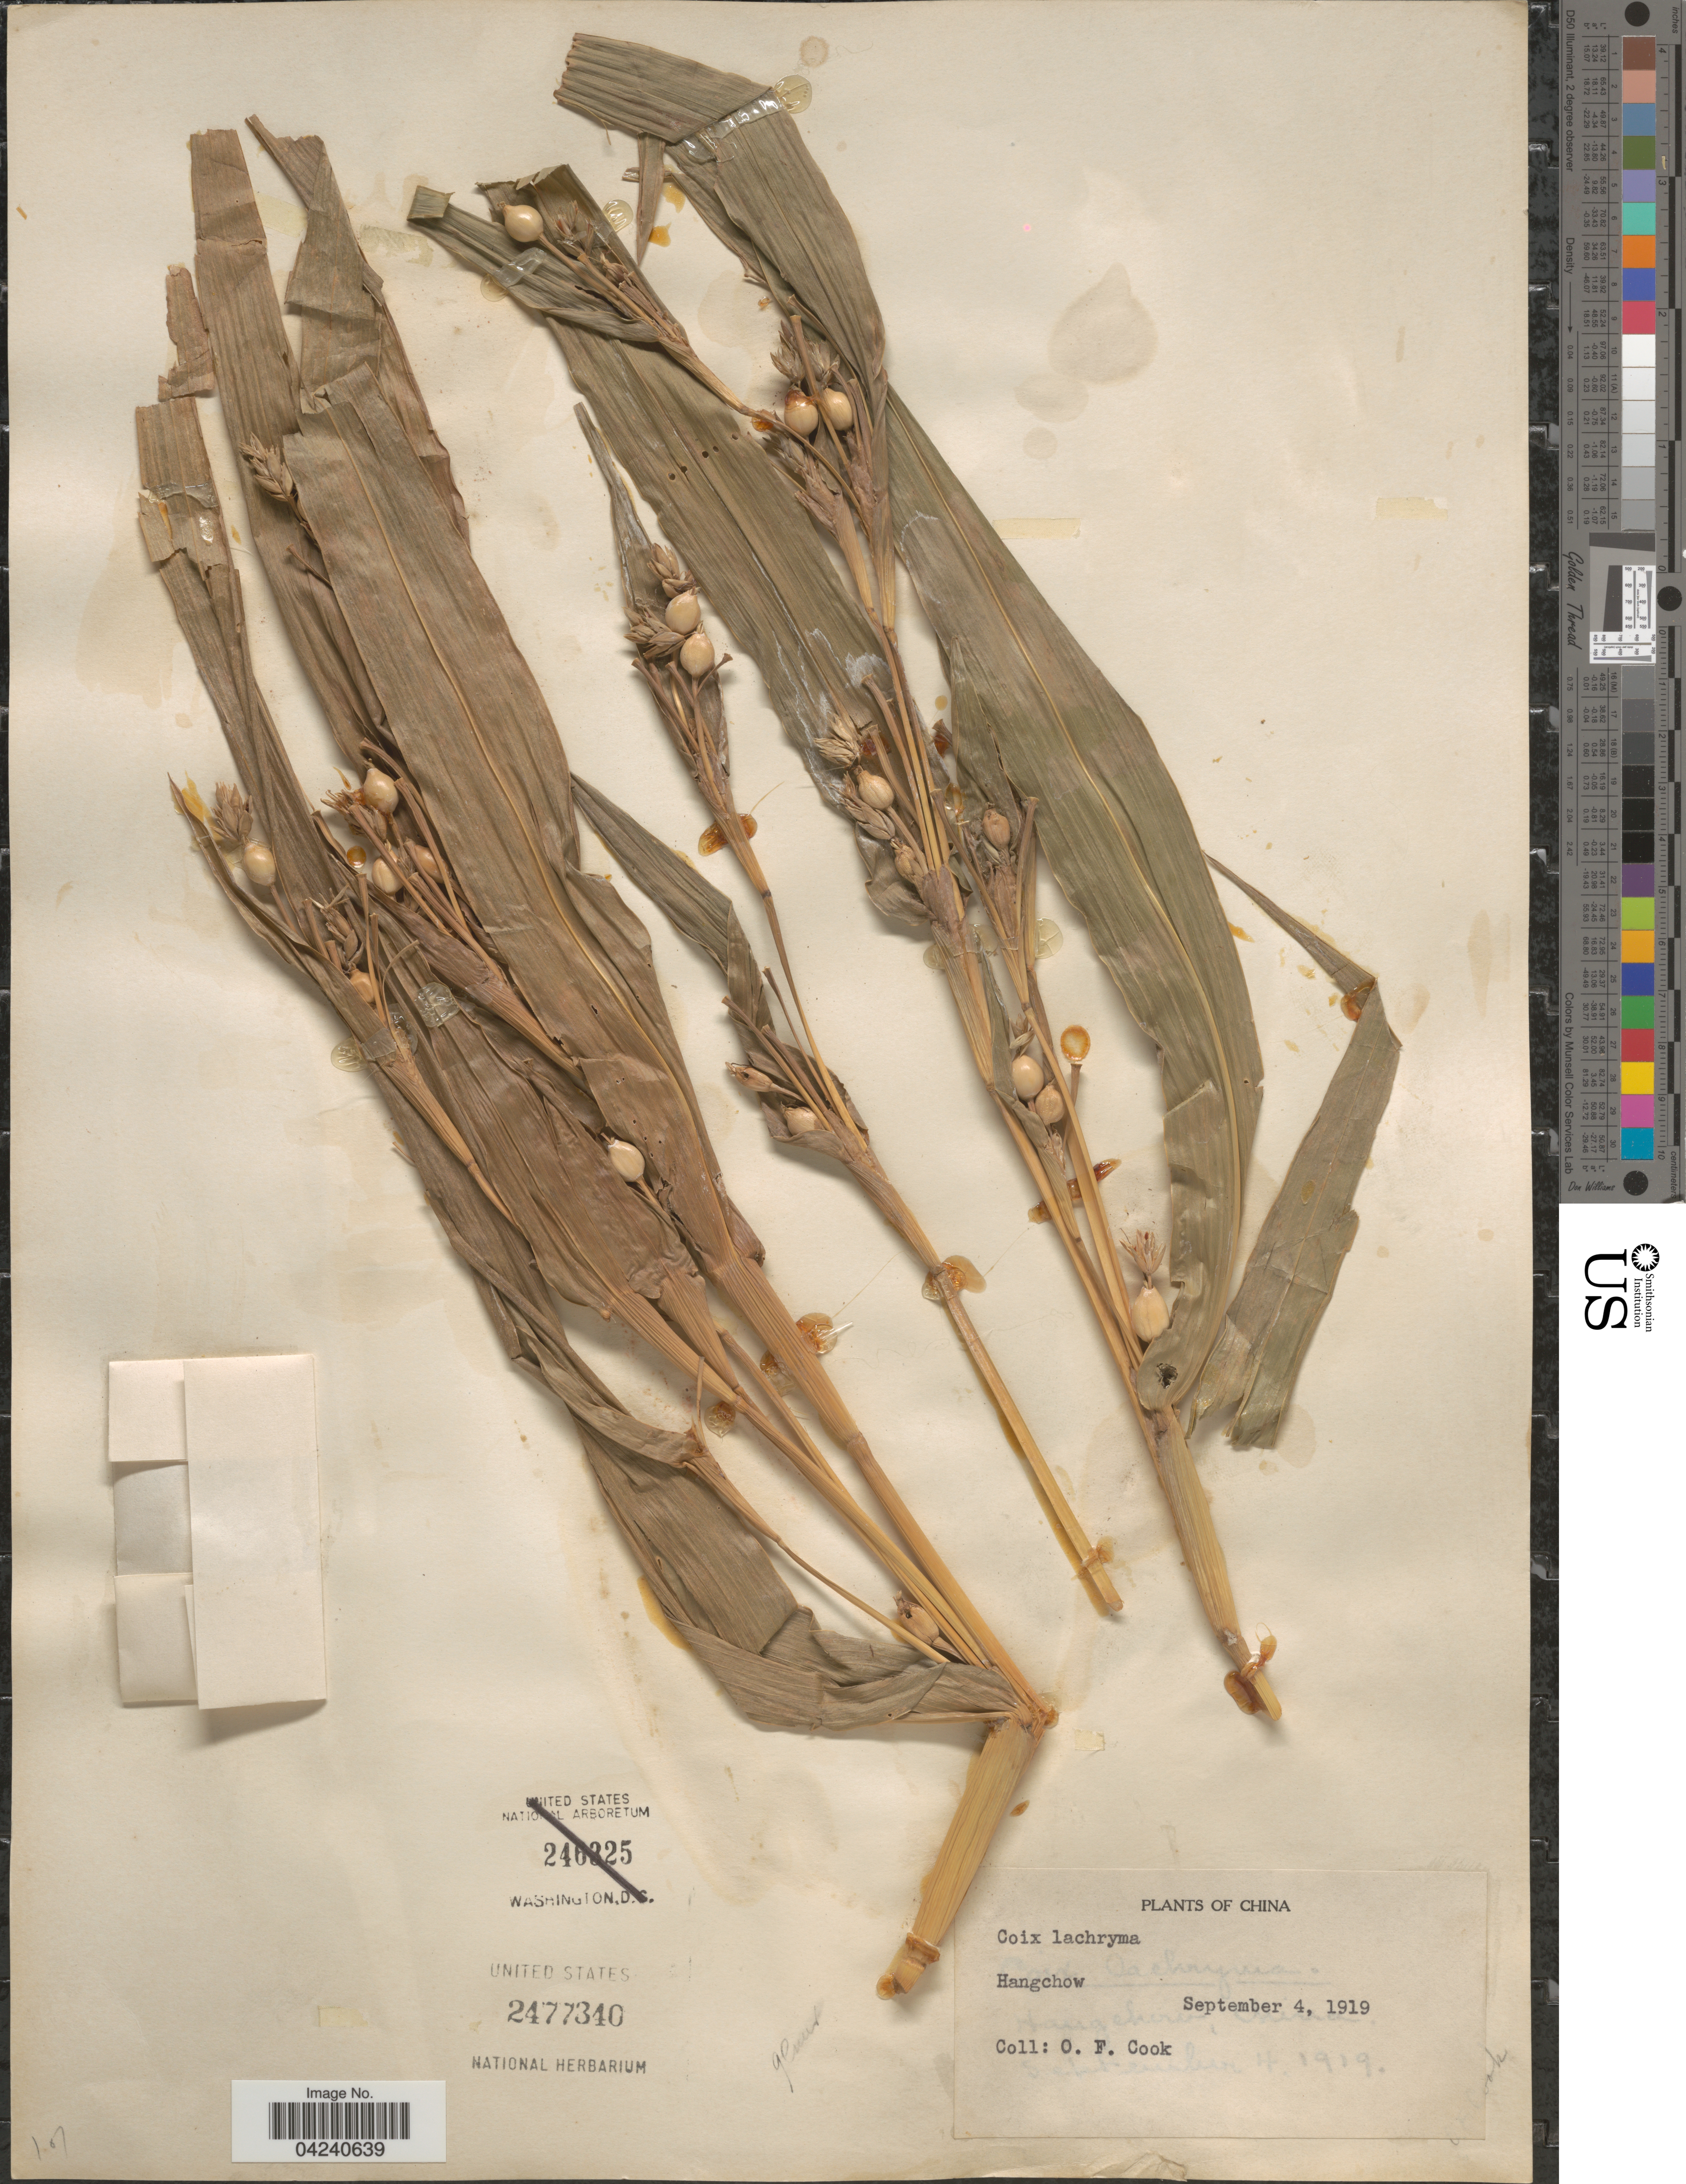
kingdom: Plantae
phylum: Tracheophyta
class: Liliopsida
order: Poales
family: Poaceae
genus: Coix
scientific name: Coix lacryma-jobi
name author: L.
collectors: O. F. Cook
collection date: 1919-09-04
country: China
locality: Hangchow.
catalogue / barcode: US 2477340